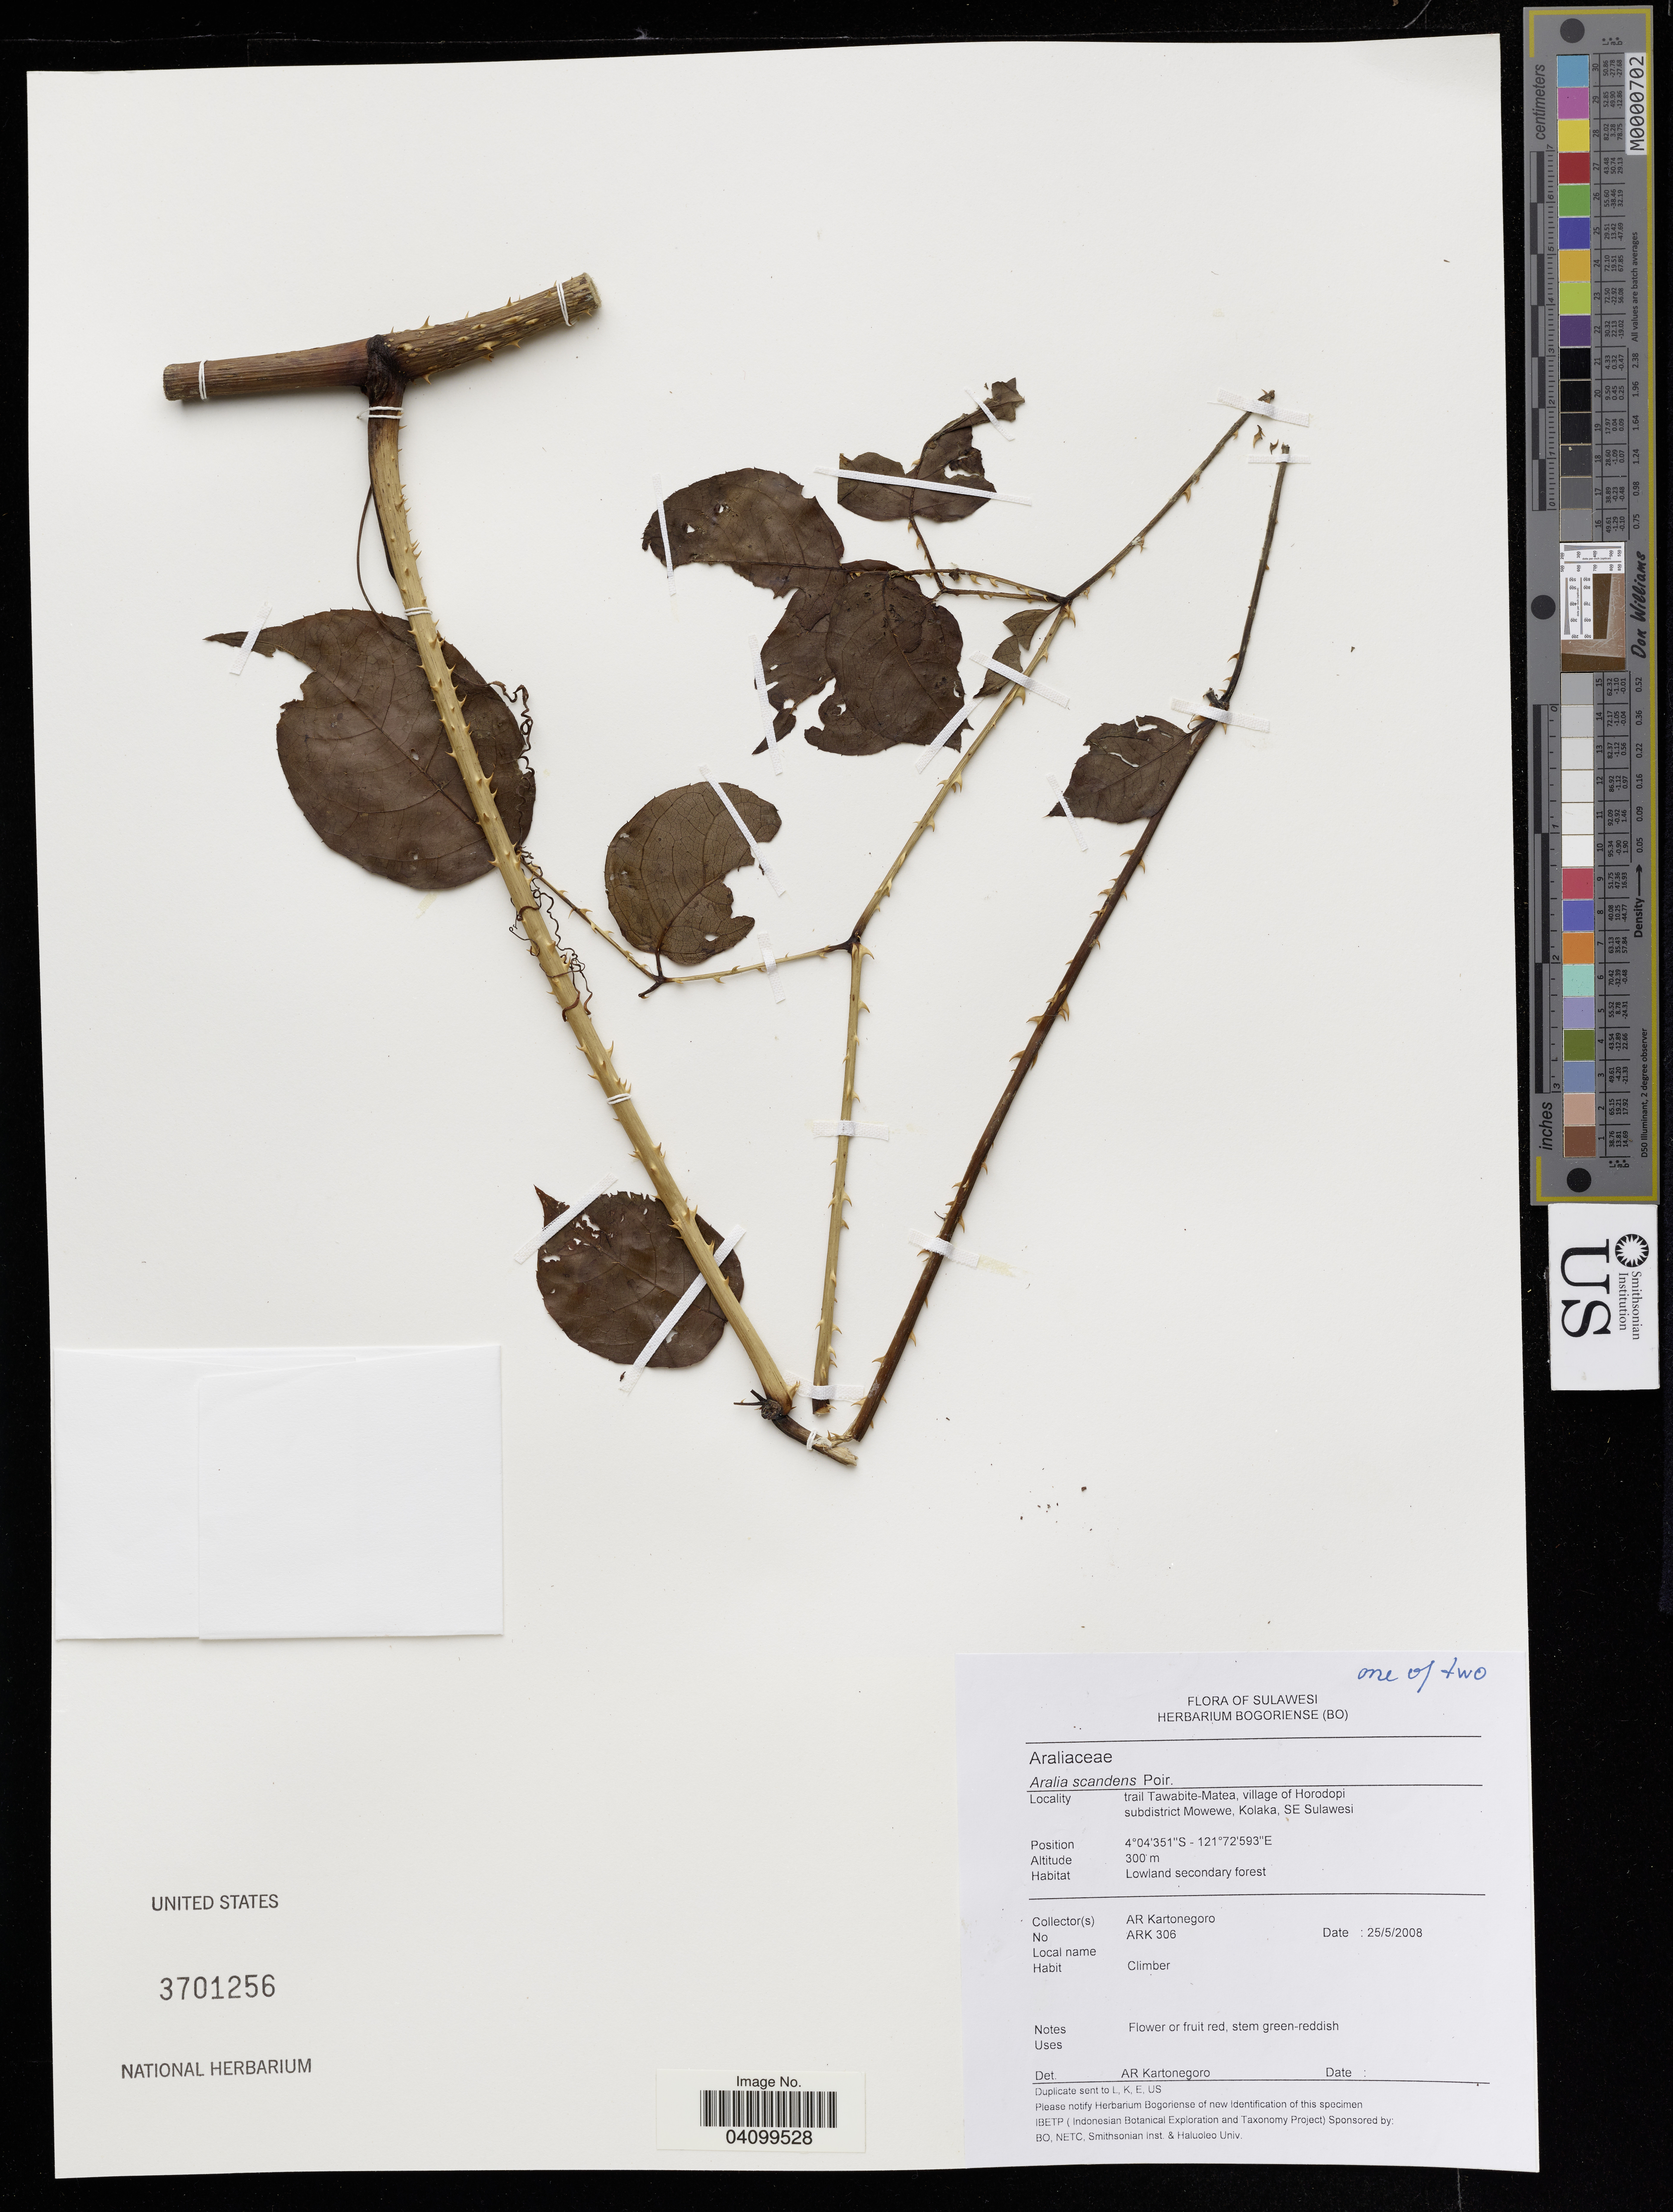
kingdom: Plantae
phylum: Tracheophyta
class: Magnoliopsida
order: Apiales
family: Araliaceae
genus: Aralia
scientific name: Aralia scandens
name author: (Merr.) Ha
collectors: A. Kartonegoro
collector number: ARK 306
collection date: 2008-05-25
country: Indonesia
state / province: Sulawesi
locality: Trail Tawabite-Matea, village of Horodopi subdistrict Mowewe, Kolaka, SE Sulawesi.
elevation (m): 300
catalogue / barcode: US 3701256